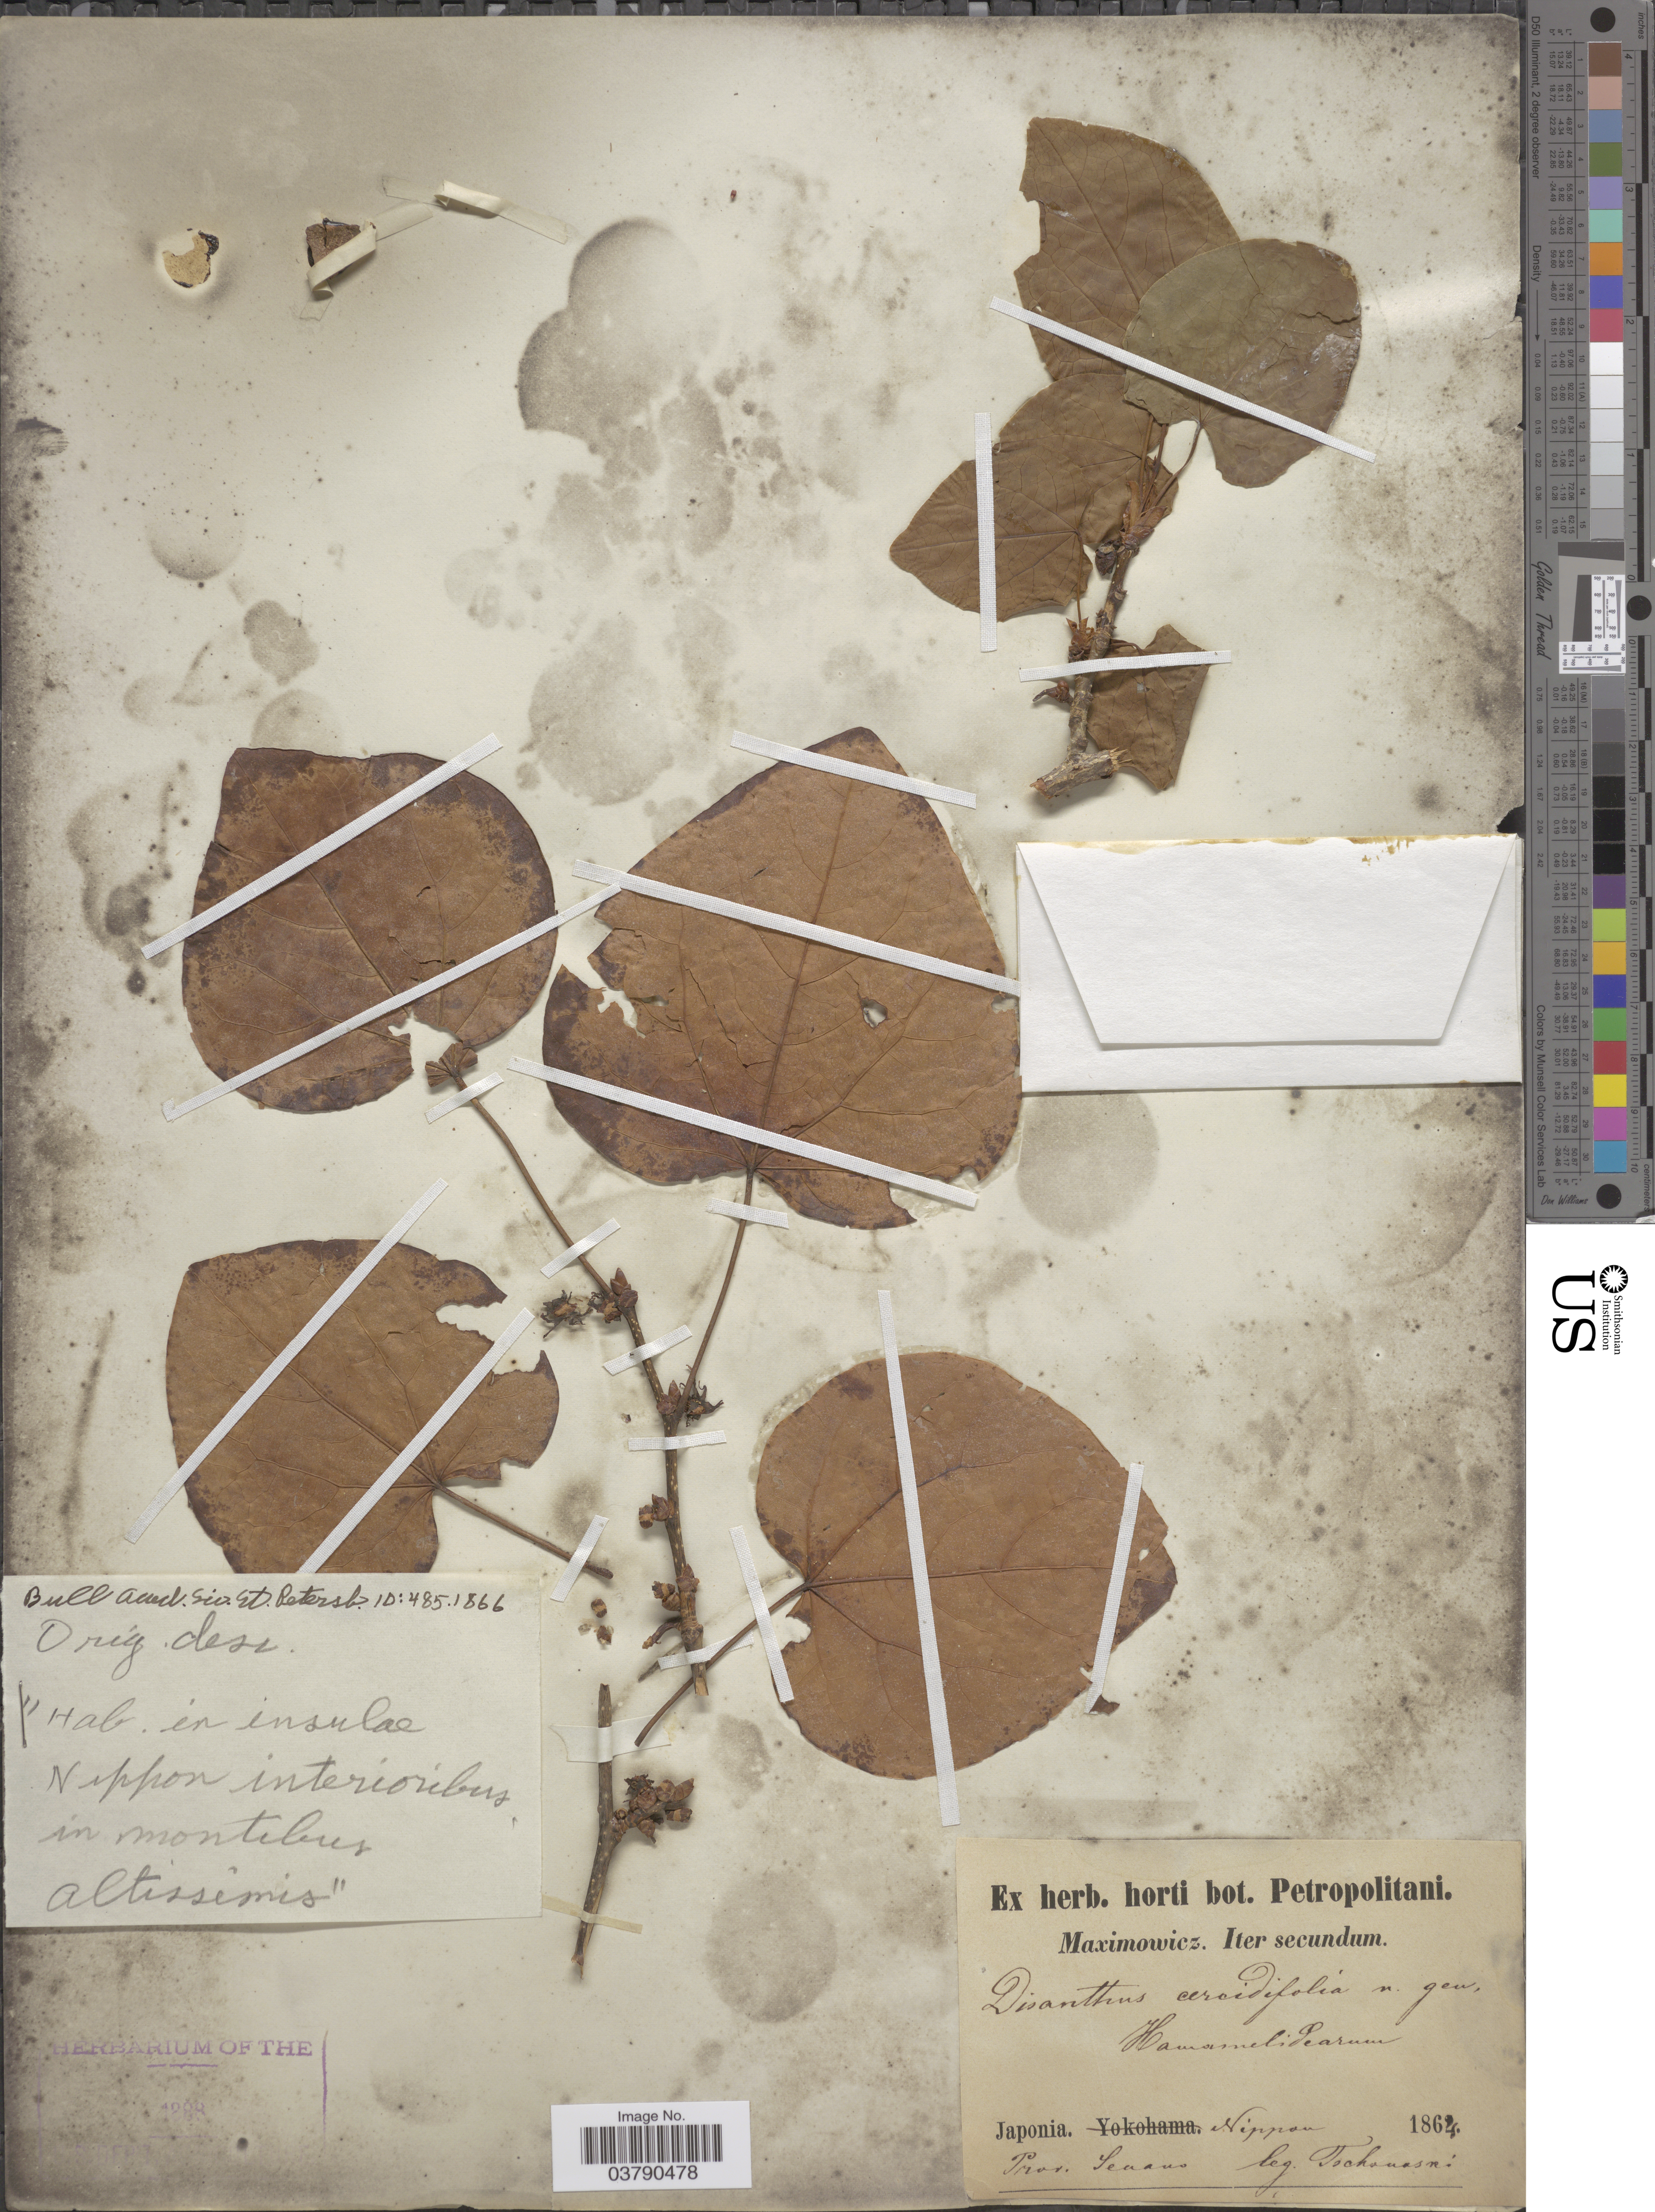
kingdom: Plantae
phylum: Tracheophyta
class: Magnoliopsida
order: Saxifragales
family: Hamamelidaceae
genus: Disanthus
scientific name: Disanthus cercidifolius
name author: Maxim.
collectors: -. Tschonoski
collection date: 1864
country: Japan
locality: Nippon interioribus in montibus. Nippon. Prov. Se!.